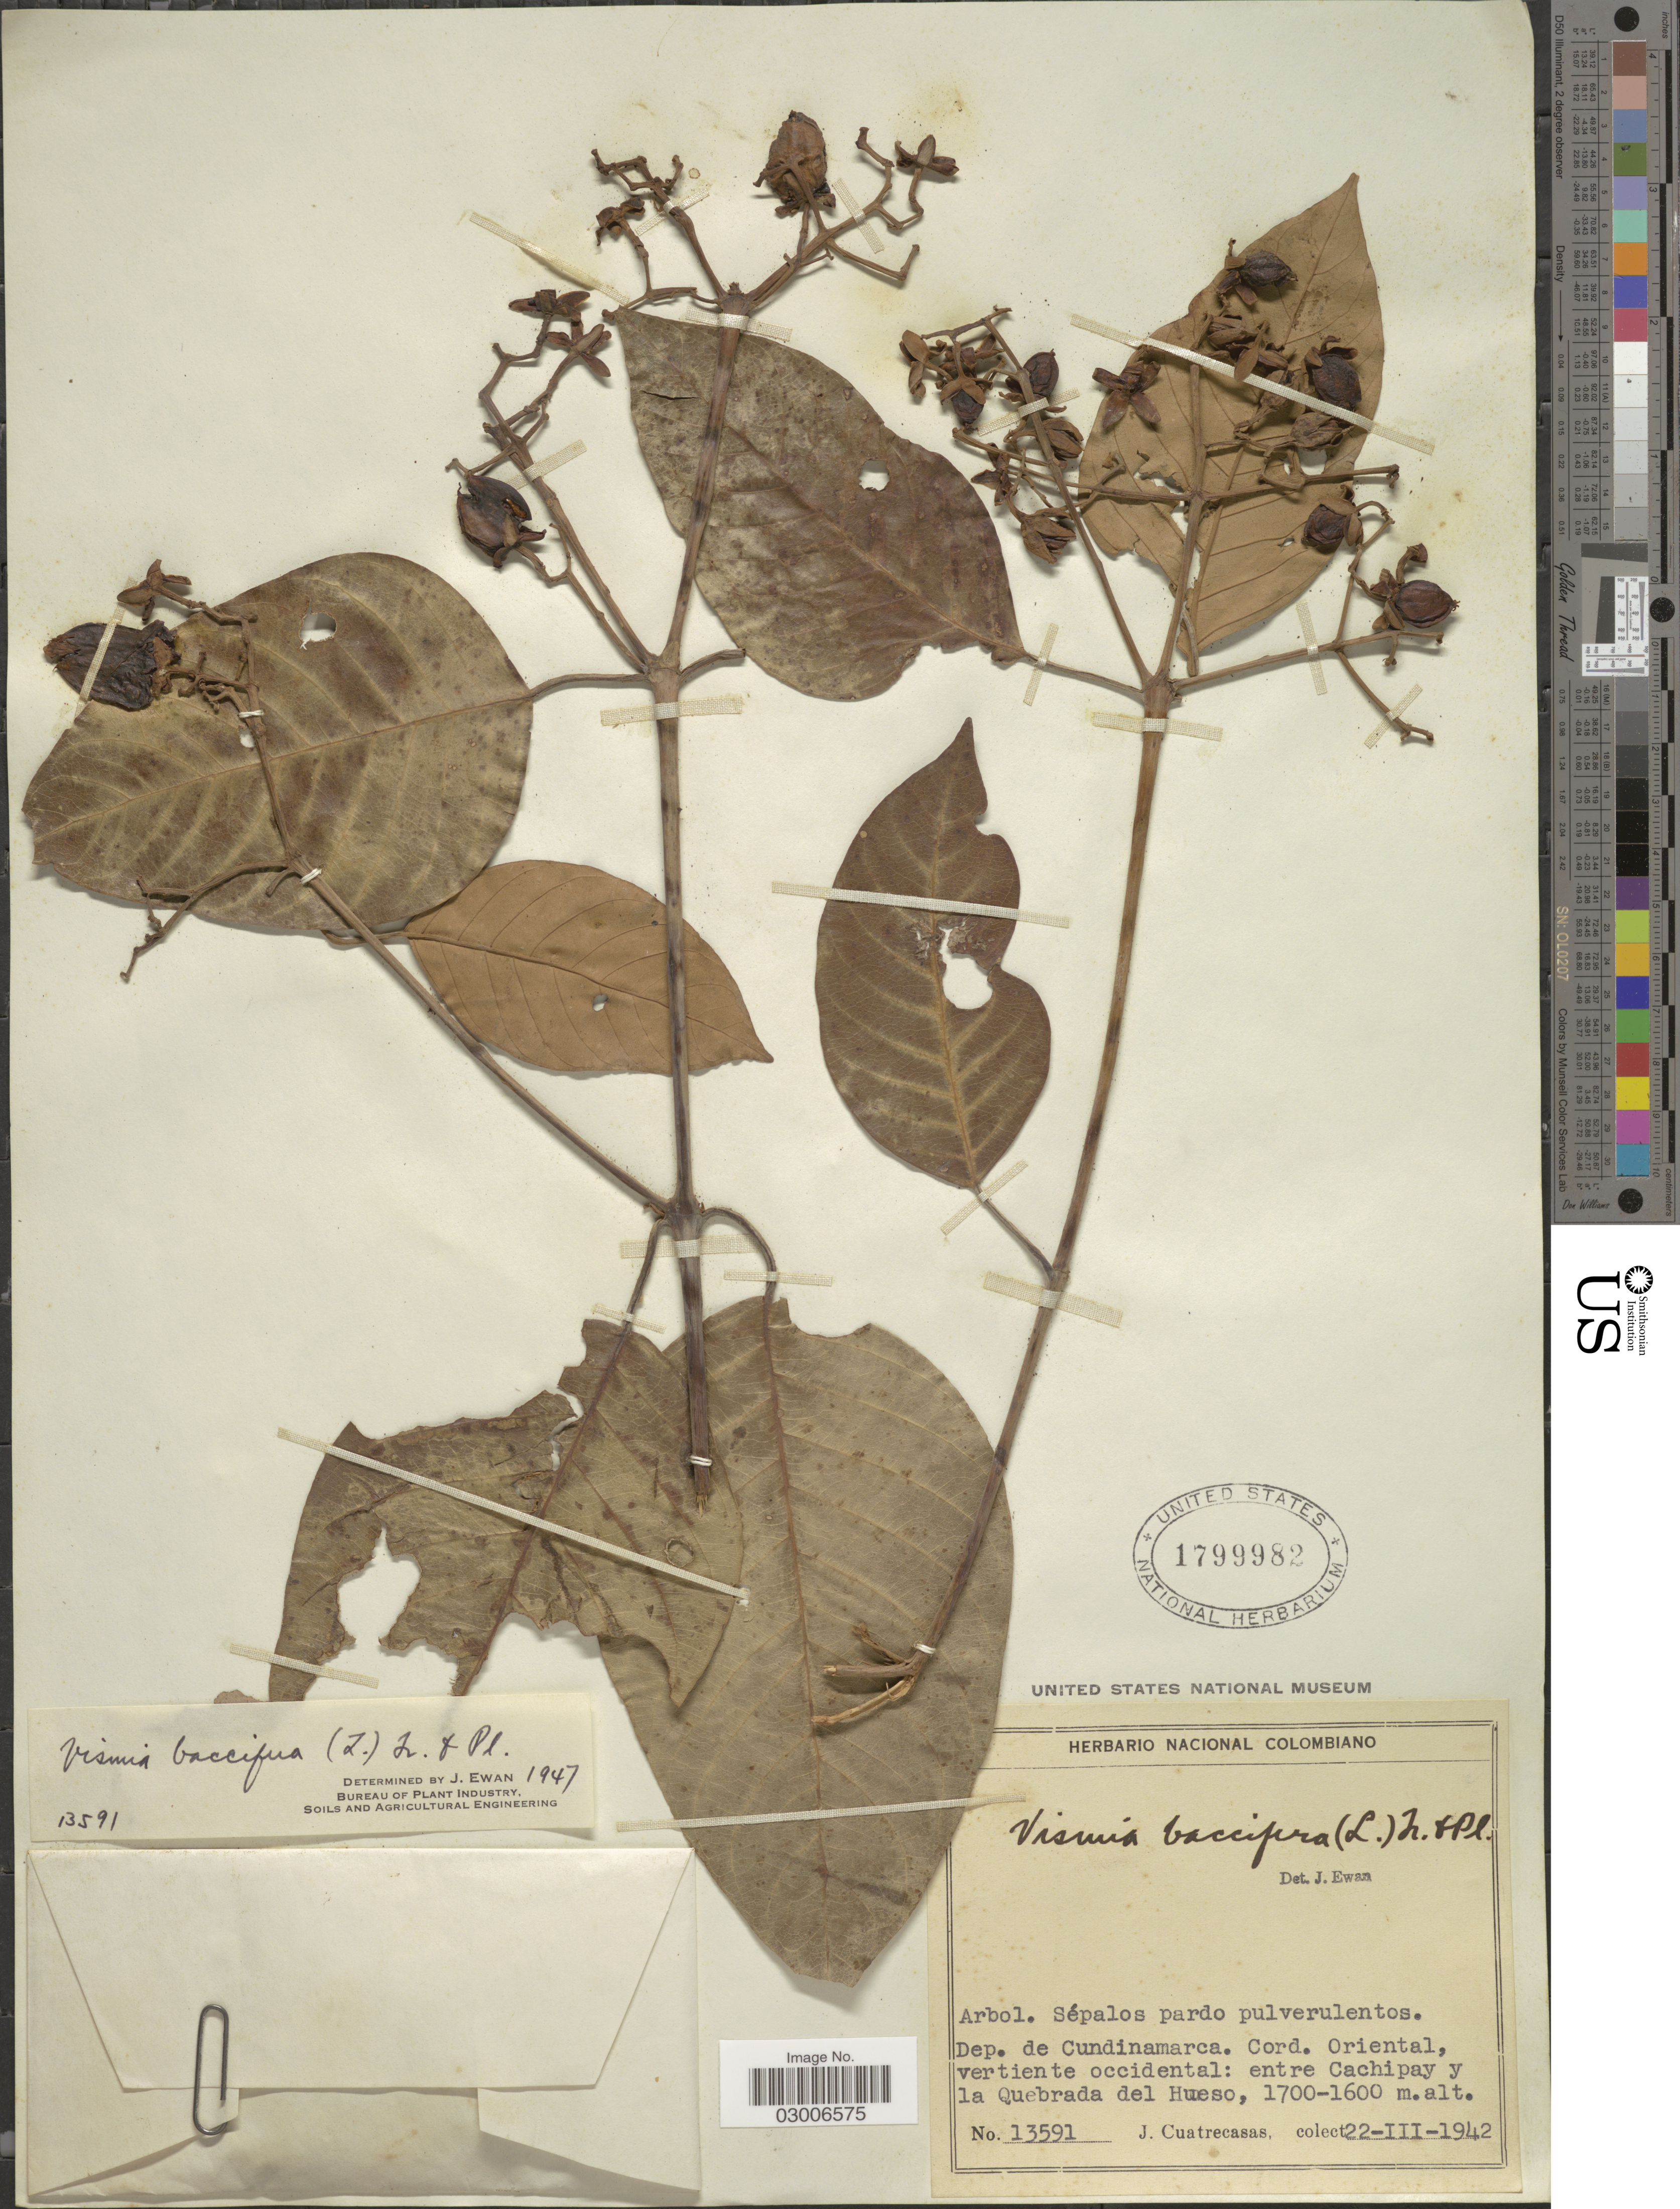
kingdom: Plantae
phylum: Tracheophyta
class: Magnoliopsida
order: Malpighiales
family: Hypericaceae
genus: Vismia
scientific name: Vismia baccifera subsp. dealbata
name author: (Kunth) Ewan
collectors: J. Cuatrecasas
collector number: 13591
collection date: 1942-03-22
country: Colombia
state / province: Cundinamarca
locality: Dep. de Cundinamarca, Cord. Oriental, vertiente occidental: entre Cachipay y la Quebrada del Hueso.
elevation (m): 1600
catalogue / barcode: US 1799982